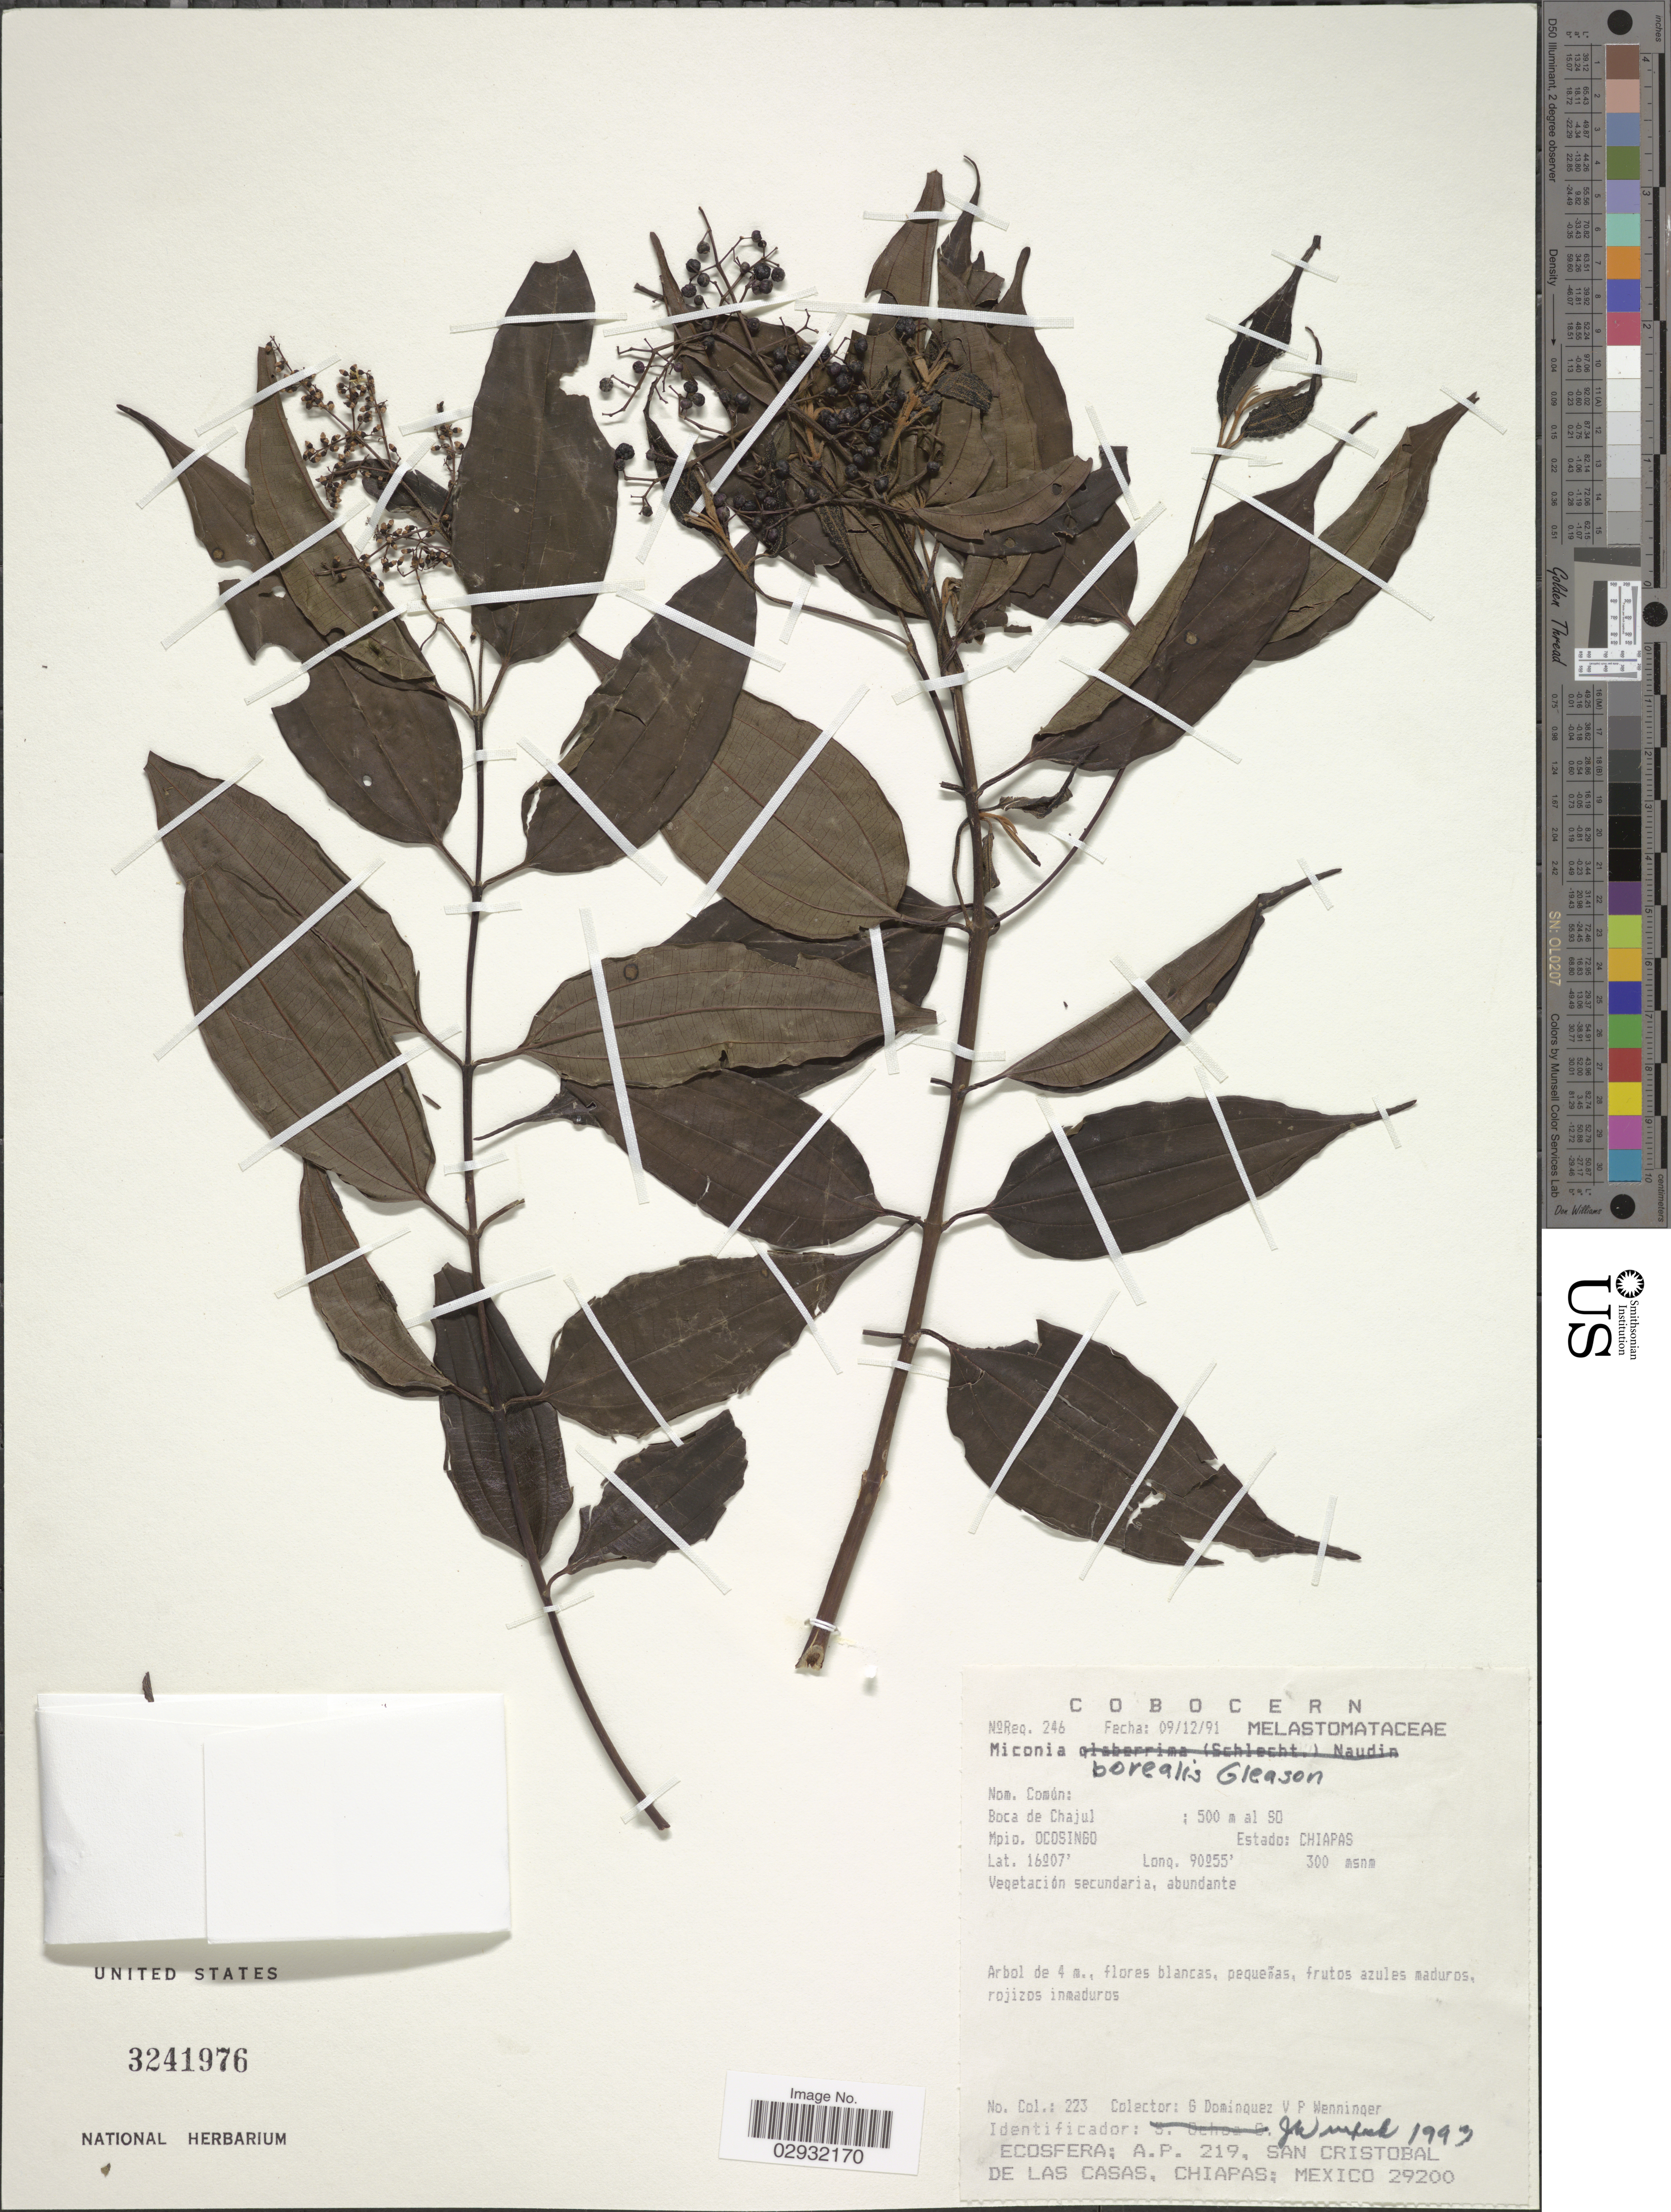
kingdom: Plantae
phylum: Tracheophyta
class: Magnoliopsida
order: Myrtales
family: Melastomataceae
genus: Miconia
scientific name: Miconia borealis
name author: Gleason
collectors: G. Dominquez V. & P. Wenninger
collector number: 223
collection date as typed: Transcribed d/m/y: 9/12/91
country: Mexico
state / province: Chiapas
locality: Boca de Chajul, Mpio. Ocosingo.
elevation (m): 300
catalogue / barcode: US 3241976